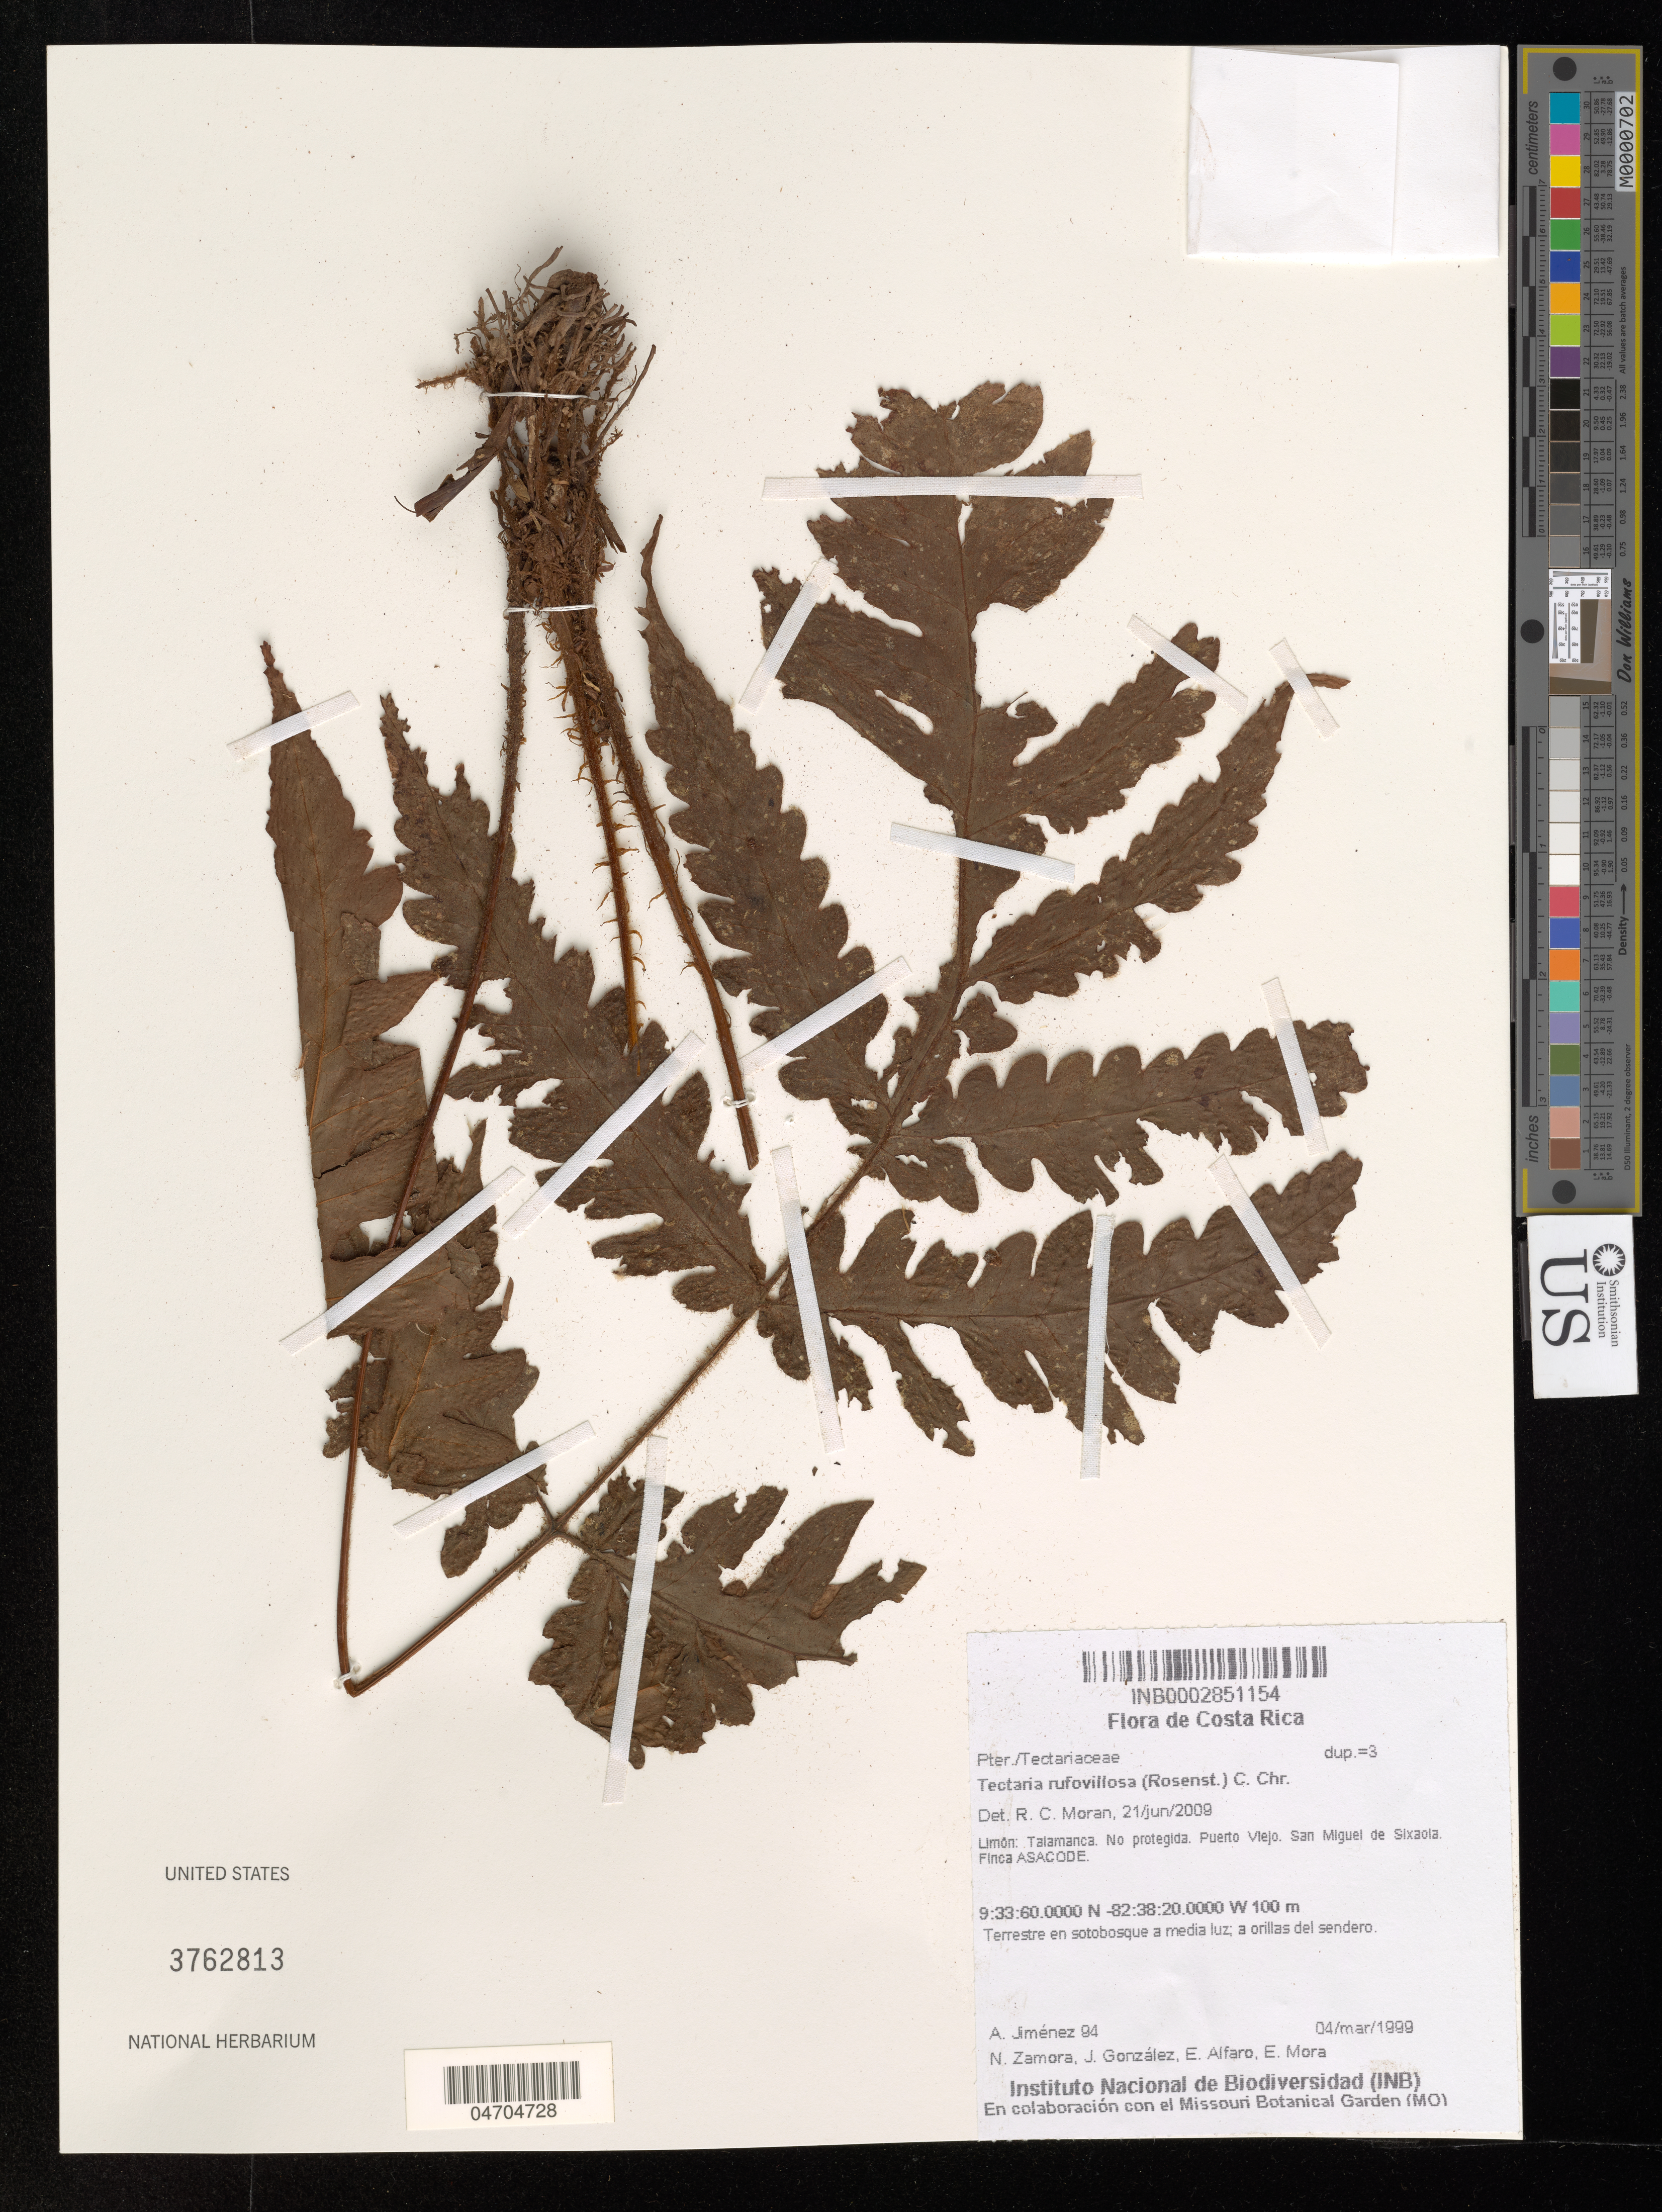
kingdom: Plantae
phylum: Tracheophyta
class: Polypodiopsida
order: Polypodiales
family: Tectariaceae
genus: Tectaria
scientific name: Tectaria rufovillosa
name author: (Rosenst.) C. Chr.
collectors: A. Jiménez, N. Zamora, J. González, E. Alfaro & E. Mora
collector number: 94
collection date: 1994-03-04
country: Costa Rica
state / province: Limón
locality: Talamanca. No protegida. Puerto Viejo. San Miguel de Sixaola.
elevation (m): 100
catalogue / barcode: US 3762813